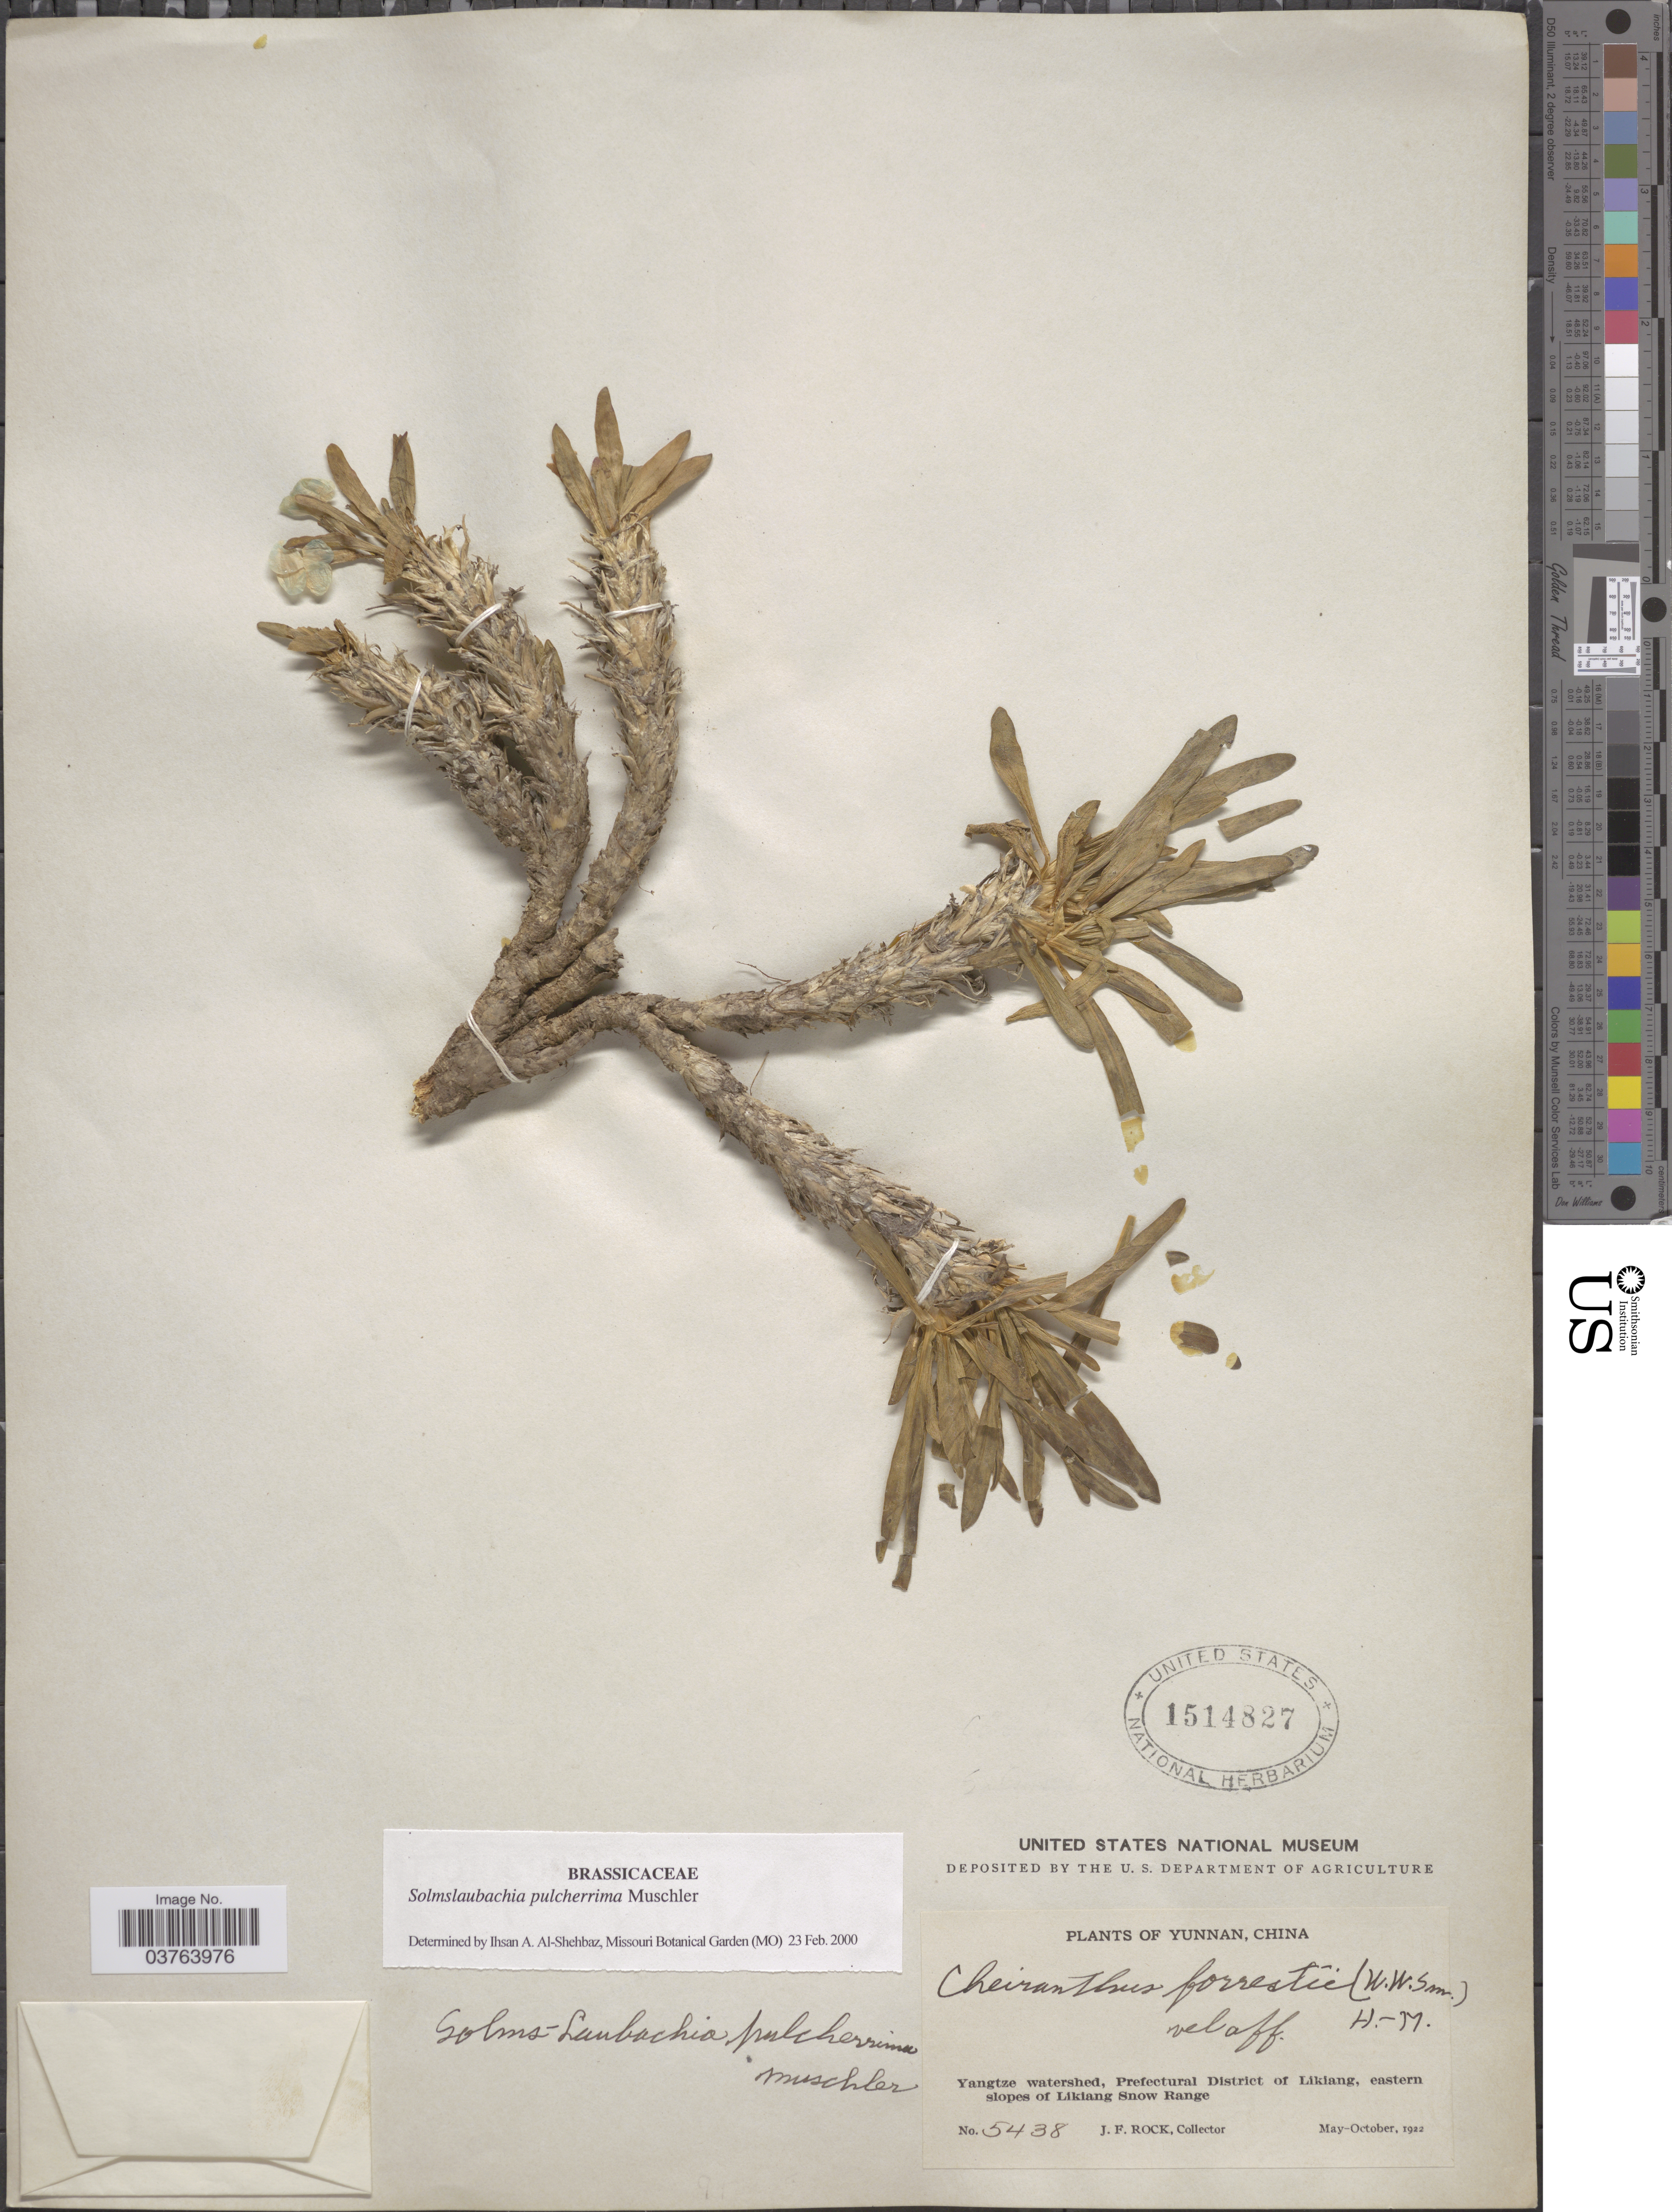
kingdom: Plantae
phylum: Tracheophyta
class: Magnoliopsida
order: Brassicales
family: Brassicaceae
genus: Solms-Laubachia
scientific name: Solms-laubachia pulcherrima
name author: Muschl.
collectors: J. Rock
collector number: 5438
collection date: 1922-05/1922-10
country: China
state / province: Yunnan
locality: Yangtze watershed, Prefectural District of Likiang, eastern slopes of Likiang Snow Range.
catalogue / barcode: US 1514827